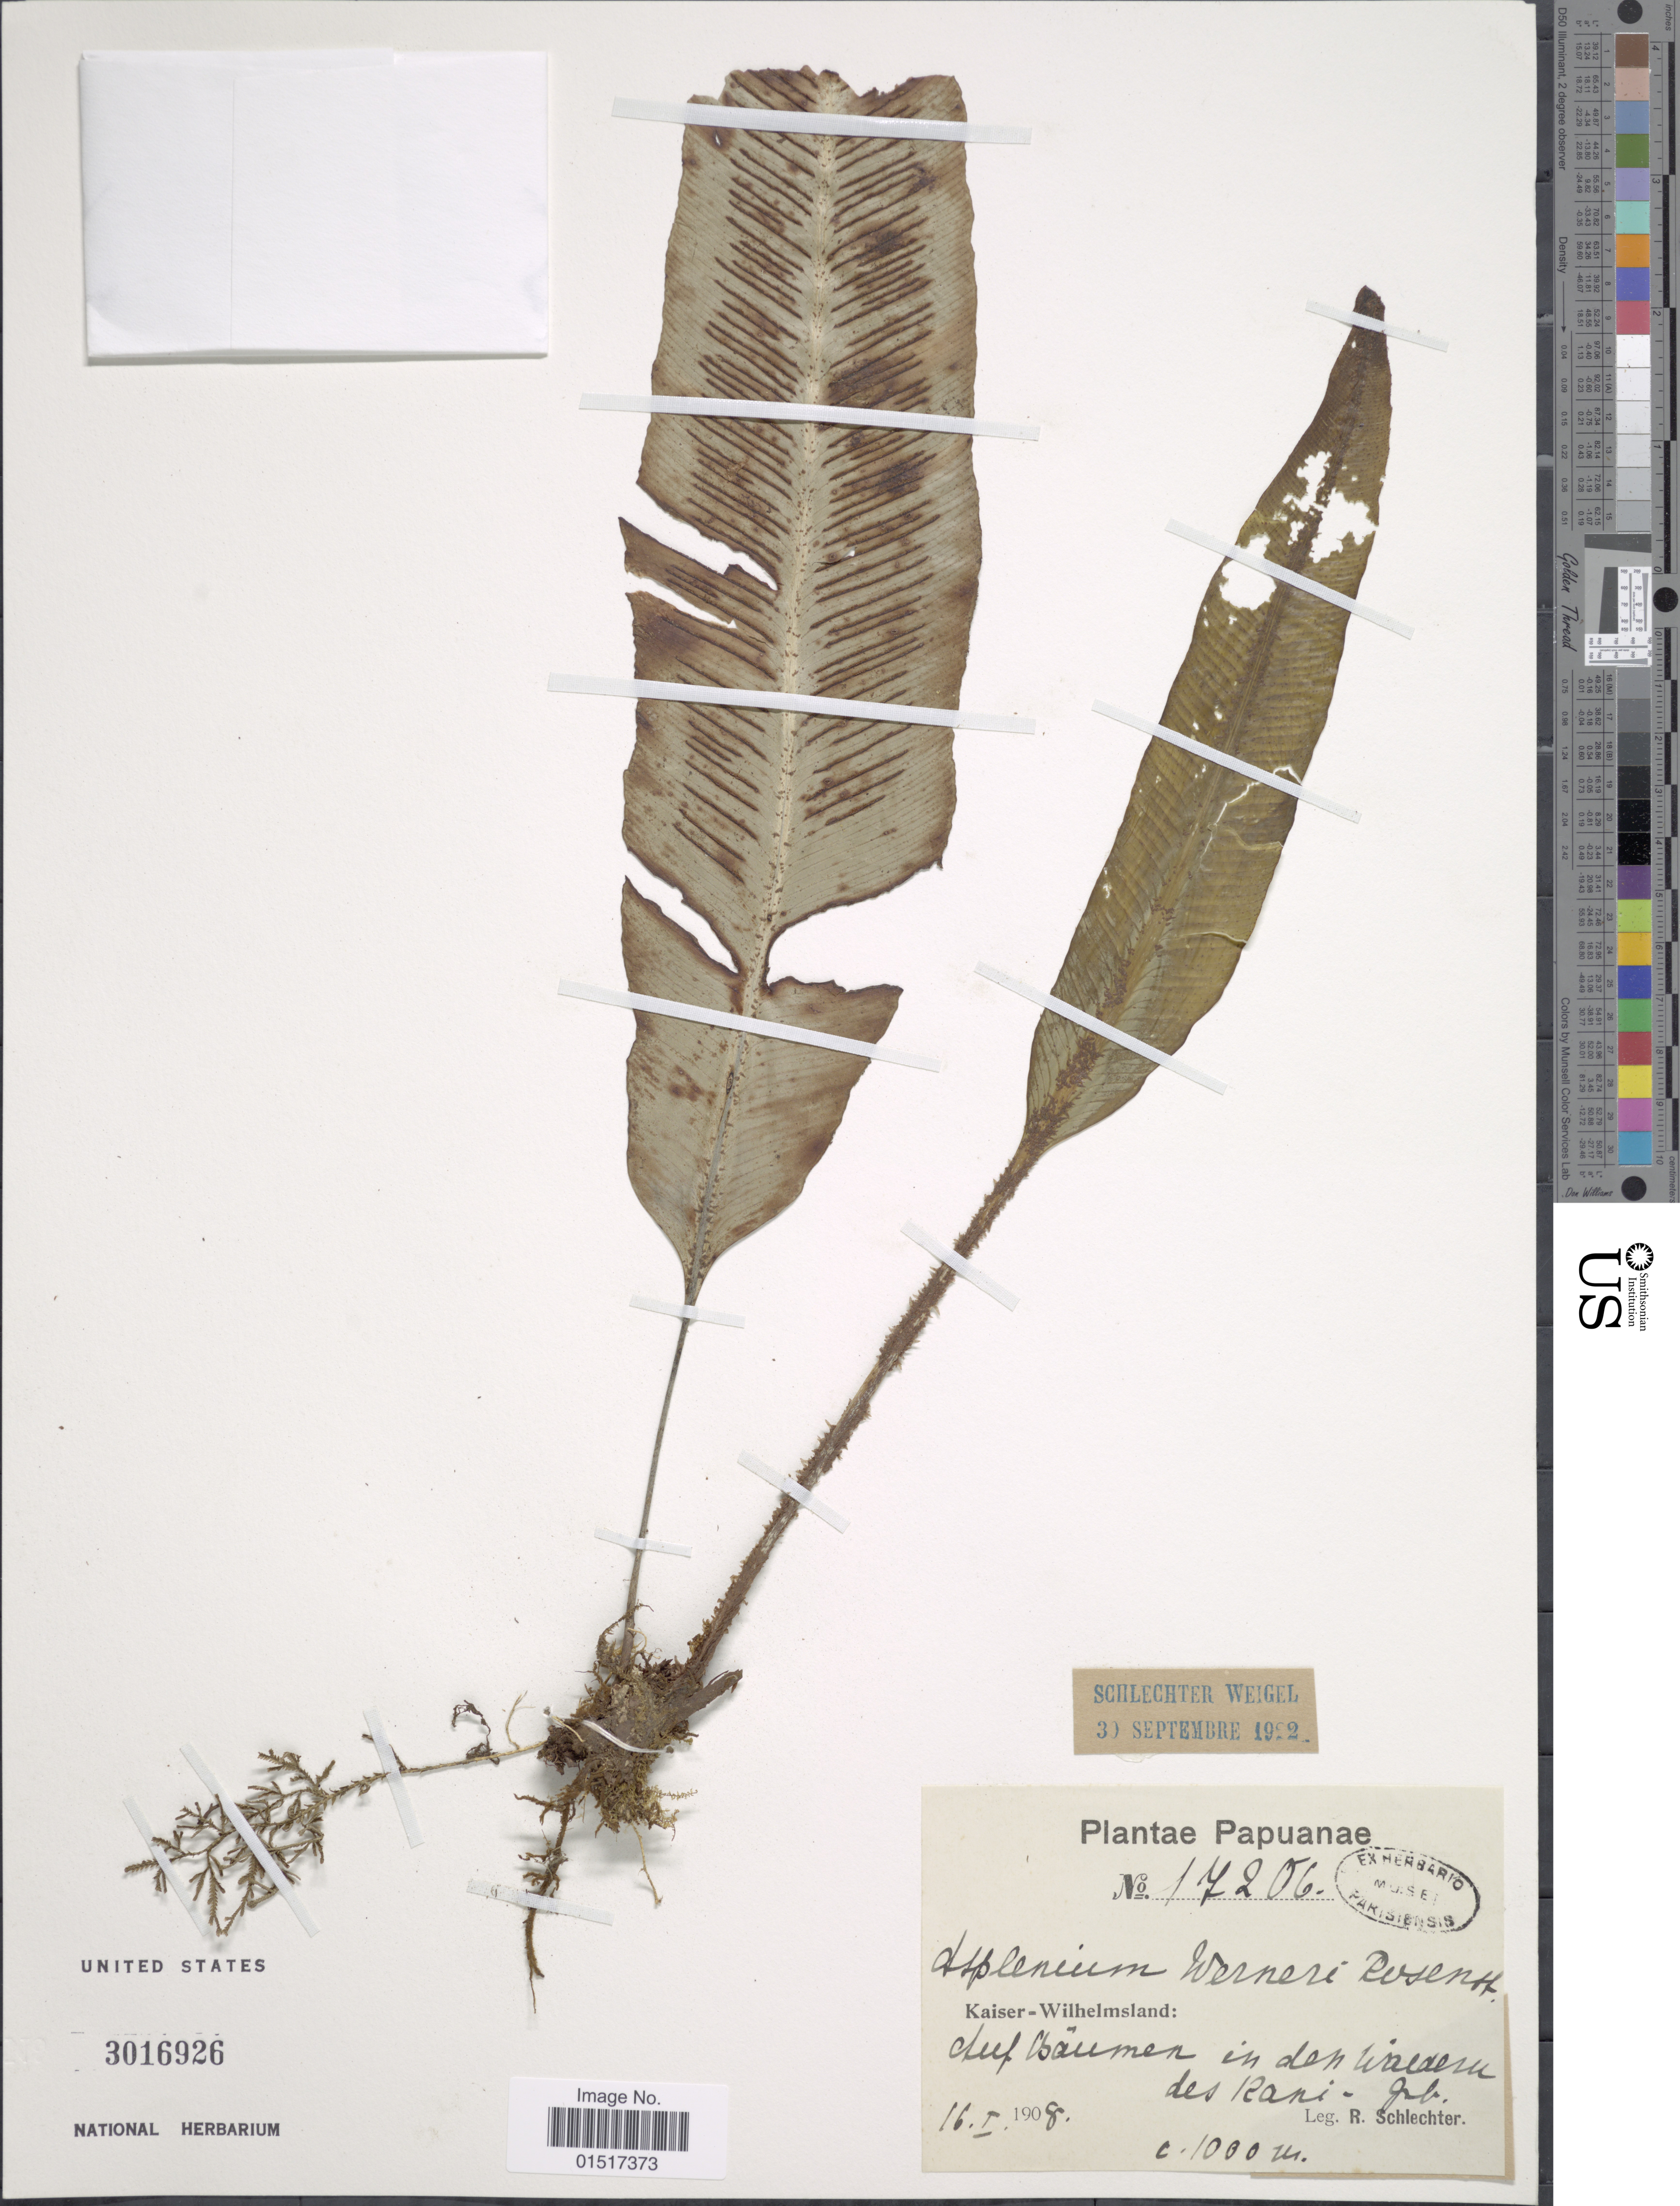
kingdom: Plantae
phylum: Tracheophyta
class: Polypodiopsida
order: Polypodiales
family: Aspleniaceae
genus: Asplenium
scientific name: Asplenium werneri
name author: Rosenst.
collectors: F. R. R. Schlechter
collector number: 17206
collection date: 1908-01-16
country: Papua New Guinea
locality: Papuanae. Kaiser-Wilhelmsland: Auf Bäumen in den Wäldern des Kani-geb.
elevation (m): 1000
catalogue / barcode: US 3016926